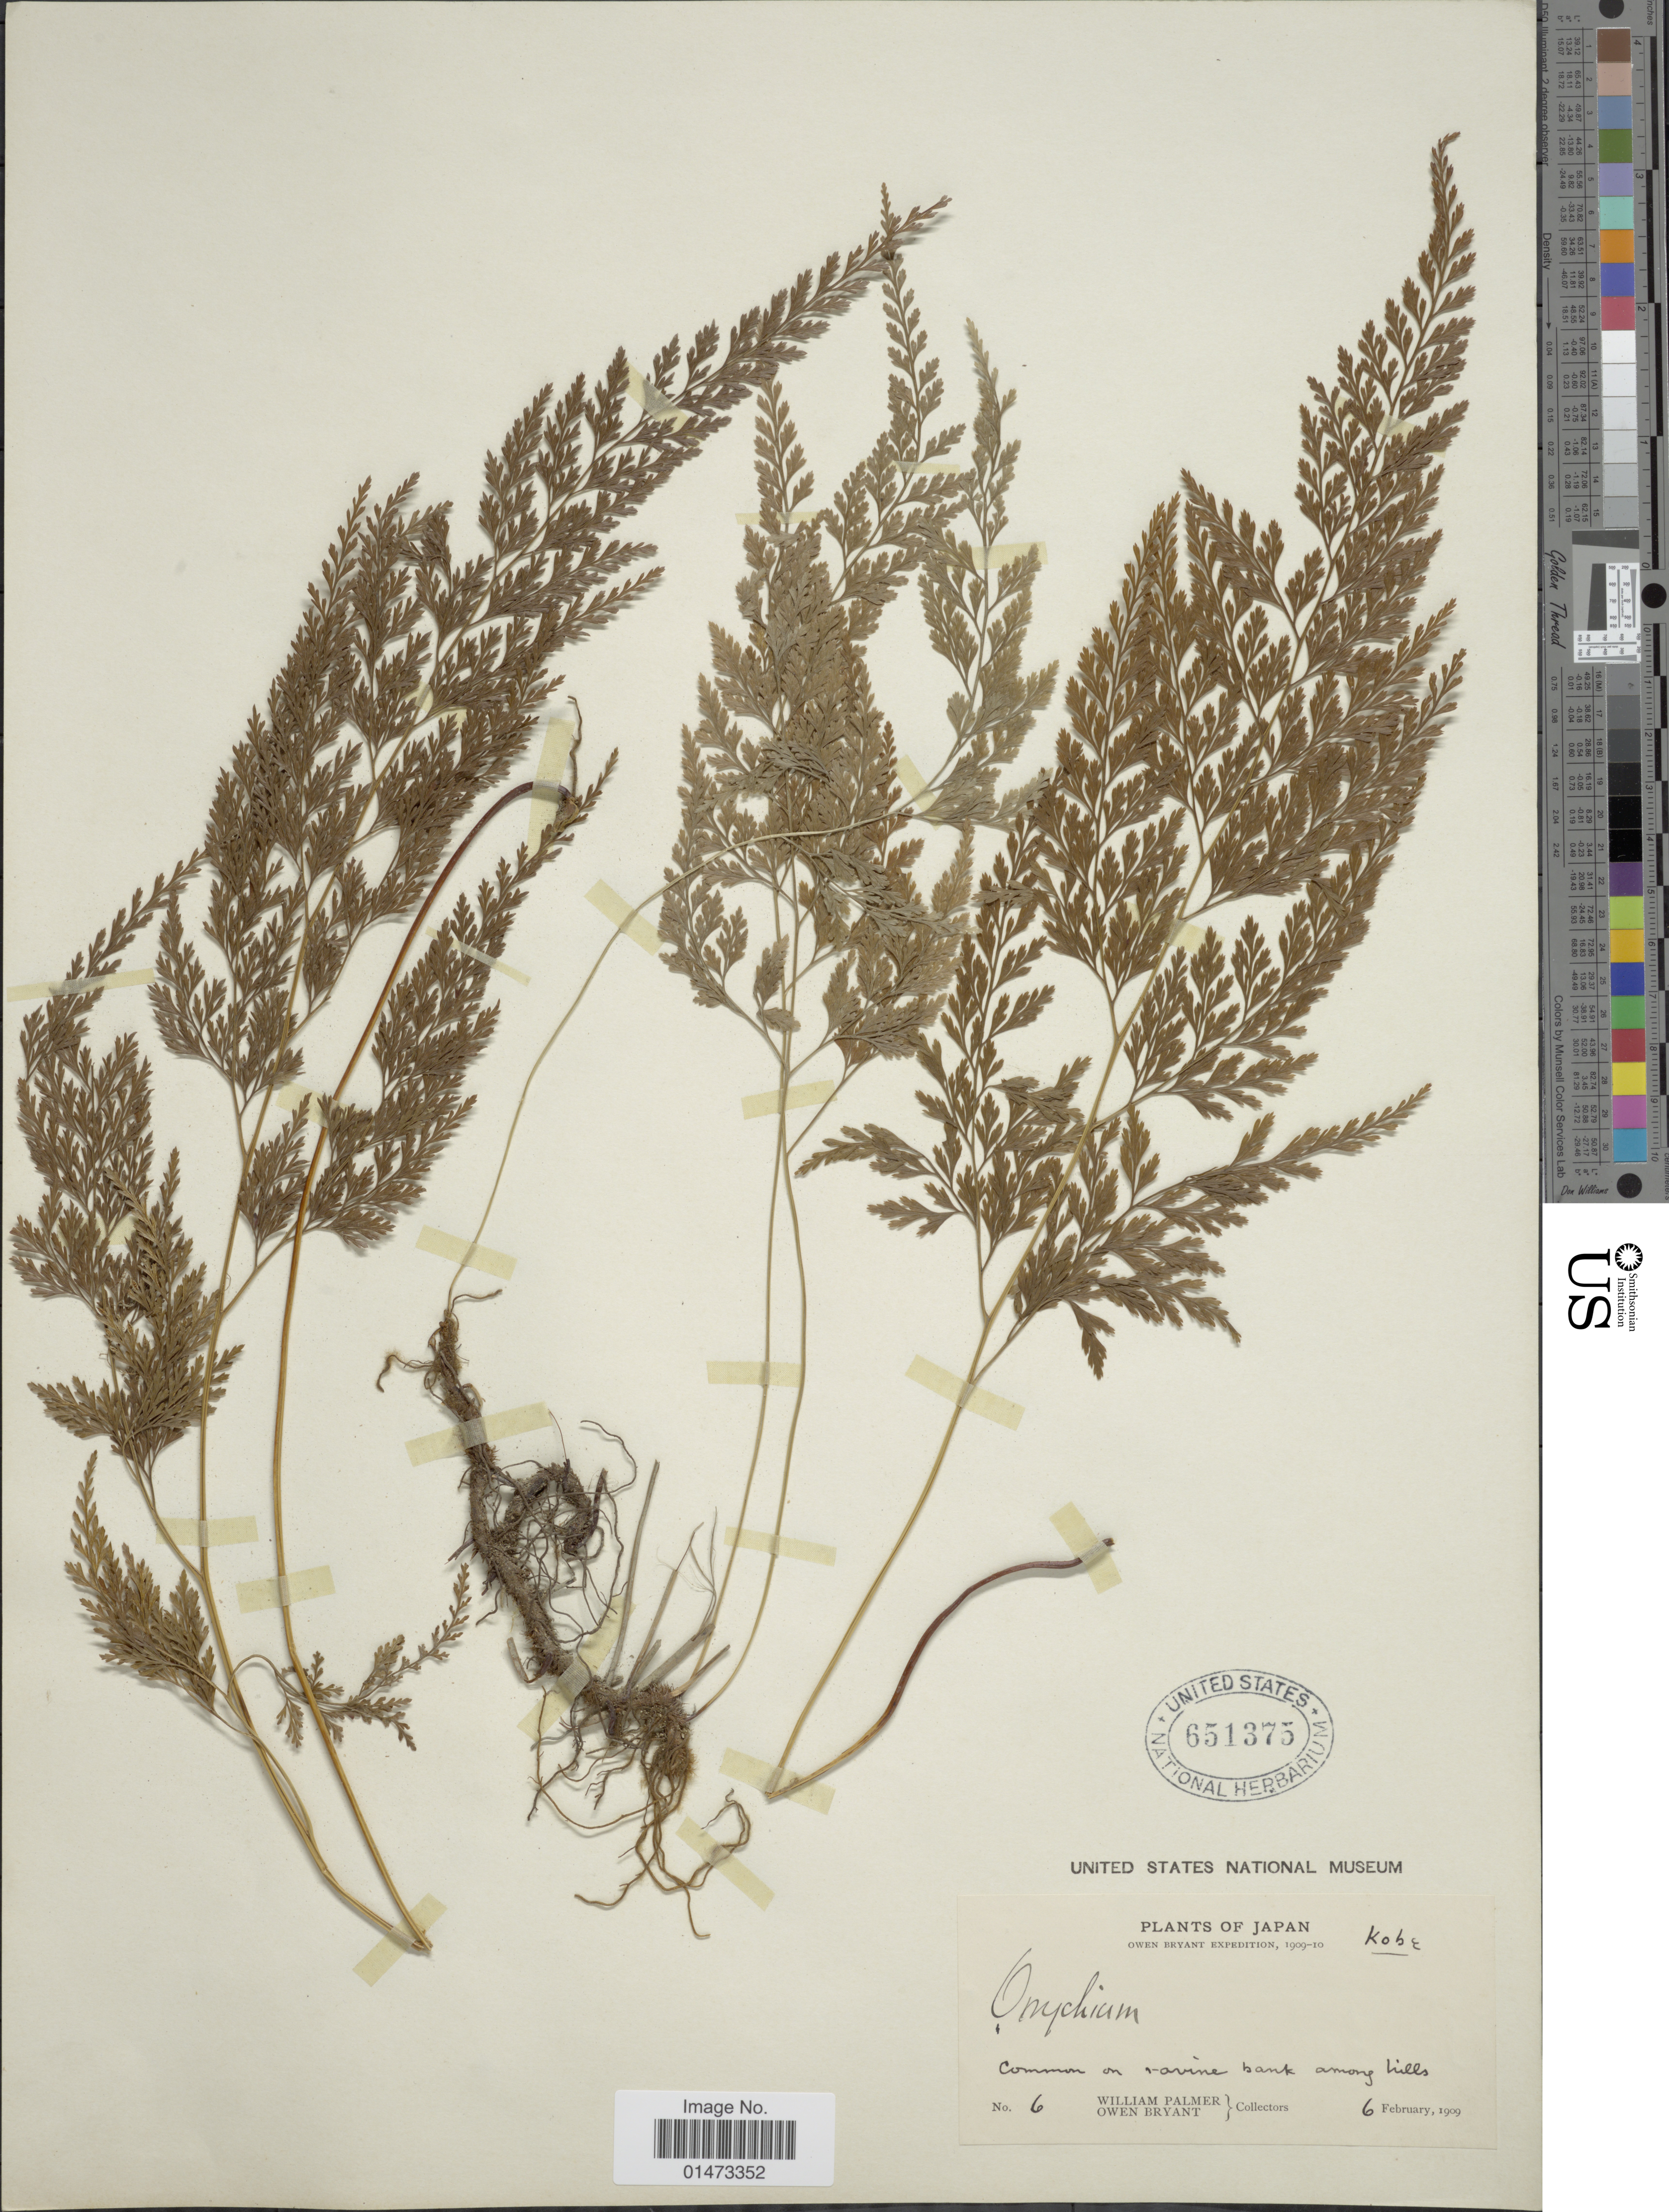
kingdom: Plantae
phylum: Tracheophyta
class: Polypodiopsida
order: Polypodiales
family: Pteridaceae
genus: Onychium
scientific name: Onychium japonicum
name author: (Thunb.) Kunze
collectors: W. Palmer & O. Bryant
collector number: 6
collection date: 1909-02-06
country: Japan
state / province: Hyogo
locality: Kobe, Common on ravine bank among hills.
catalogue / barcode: US 651375